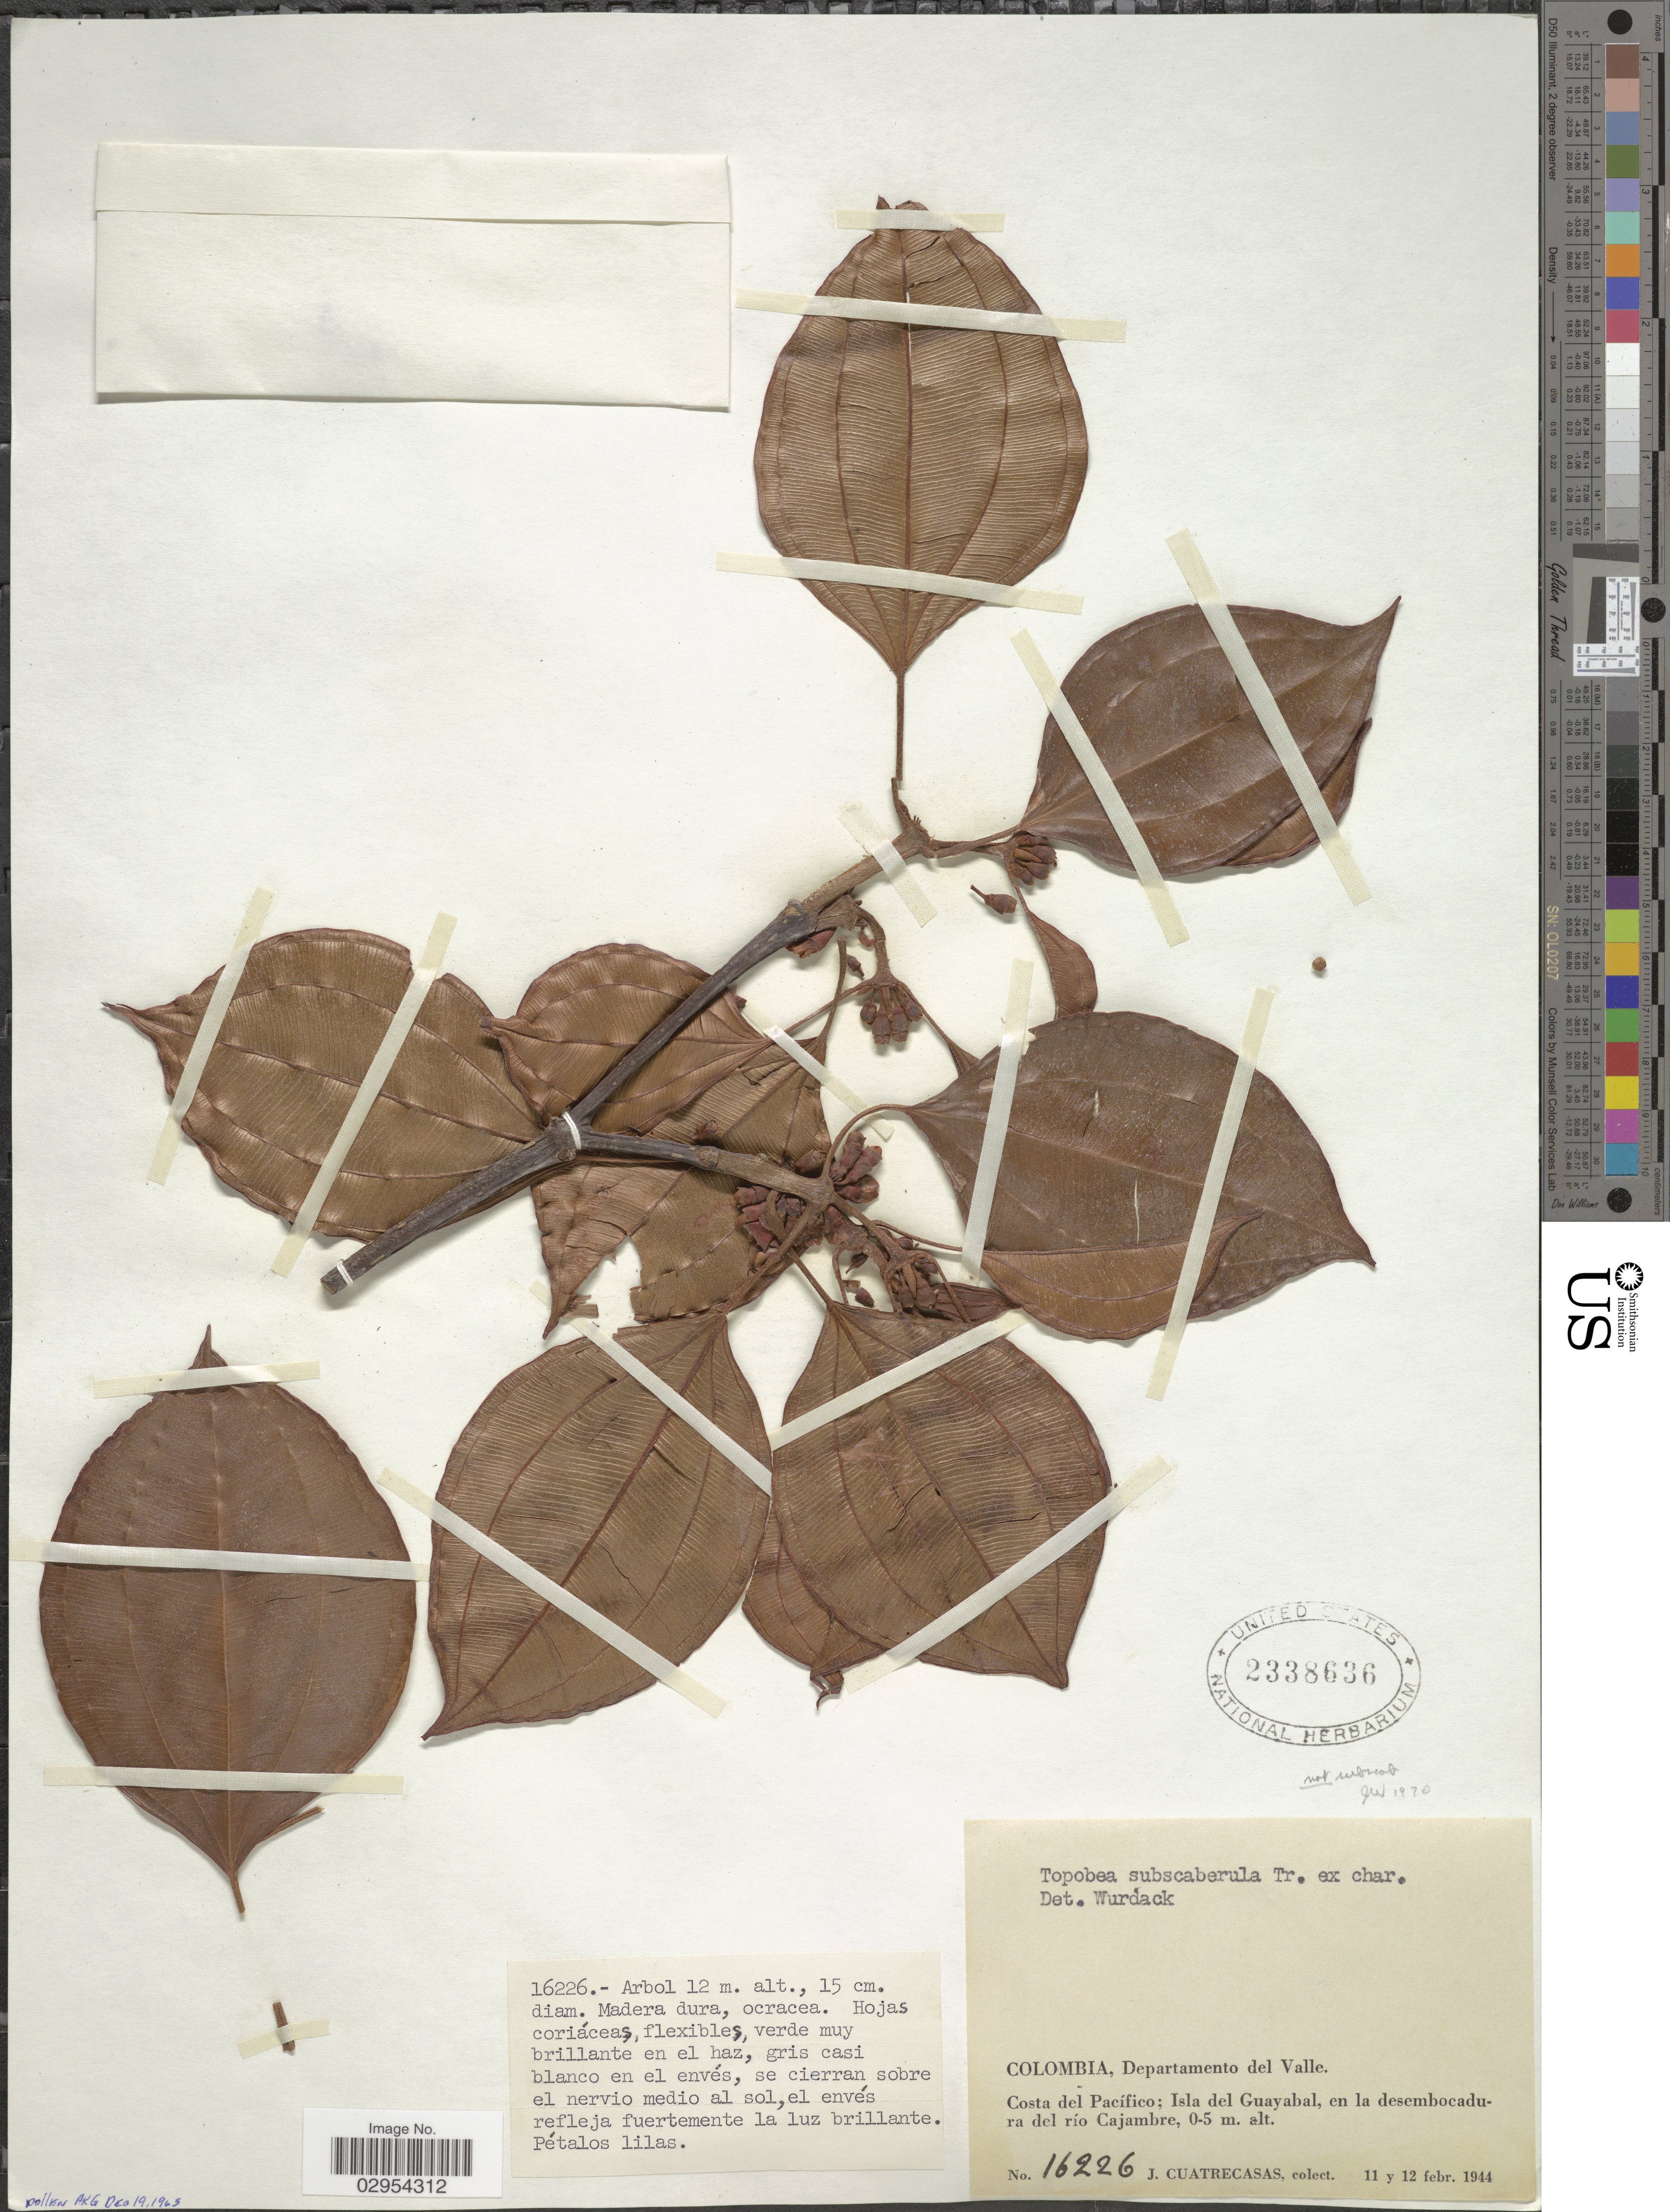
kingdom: Plantae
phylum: Tracheophyta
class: Magnoliopsida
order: Myrtales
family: Melastomataceae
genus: Topobea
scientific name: Topobea subscaberula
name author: Triana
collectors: J. Cuatrecasas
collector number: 16226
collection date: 1944-02-11/1944-02-12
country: Colombia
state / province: Valle del Cauca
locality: Departamento del Valle, Costa del Pacífico; Isla del Guayabal, en la desembocadura del río Cajambre.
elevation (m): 0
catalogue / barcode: US 2338636